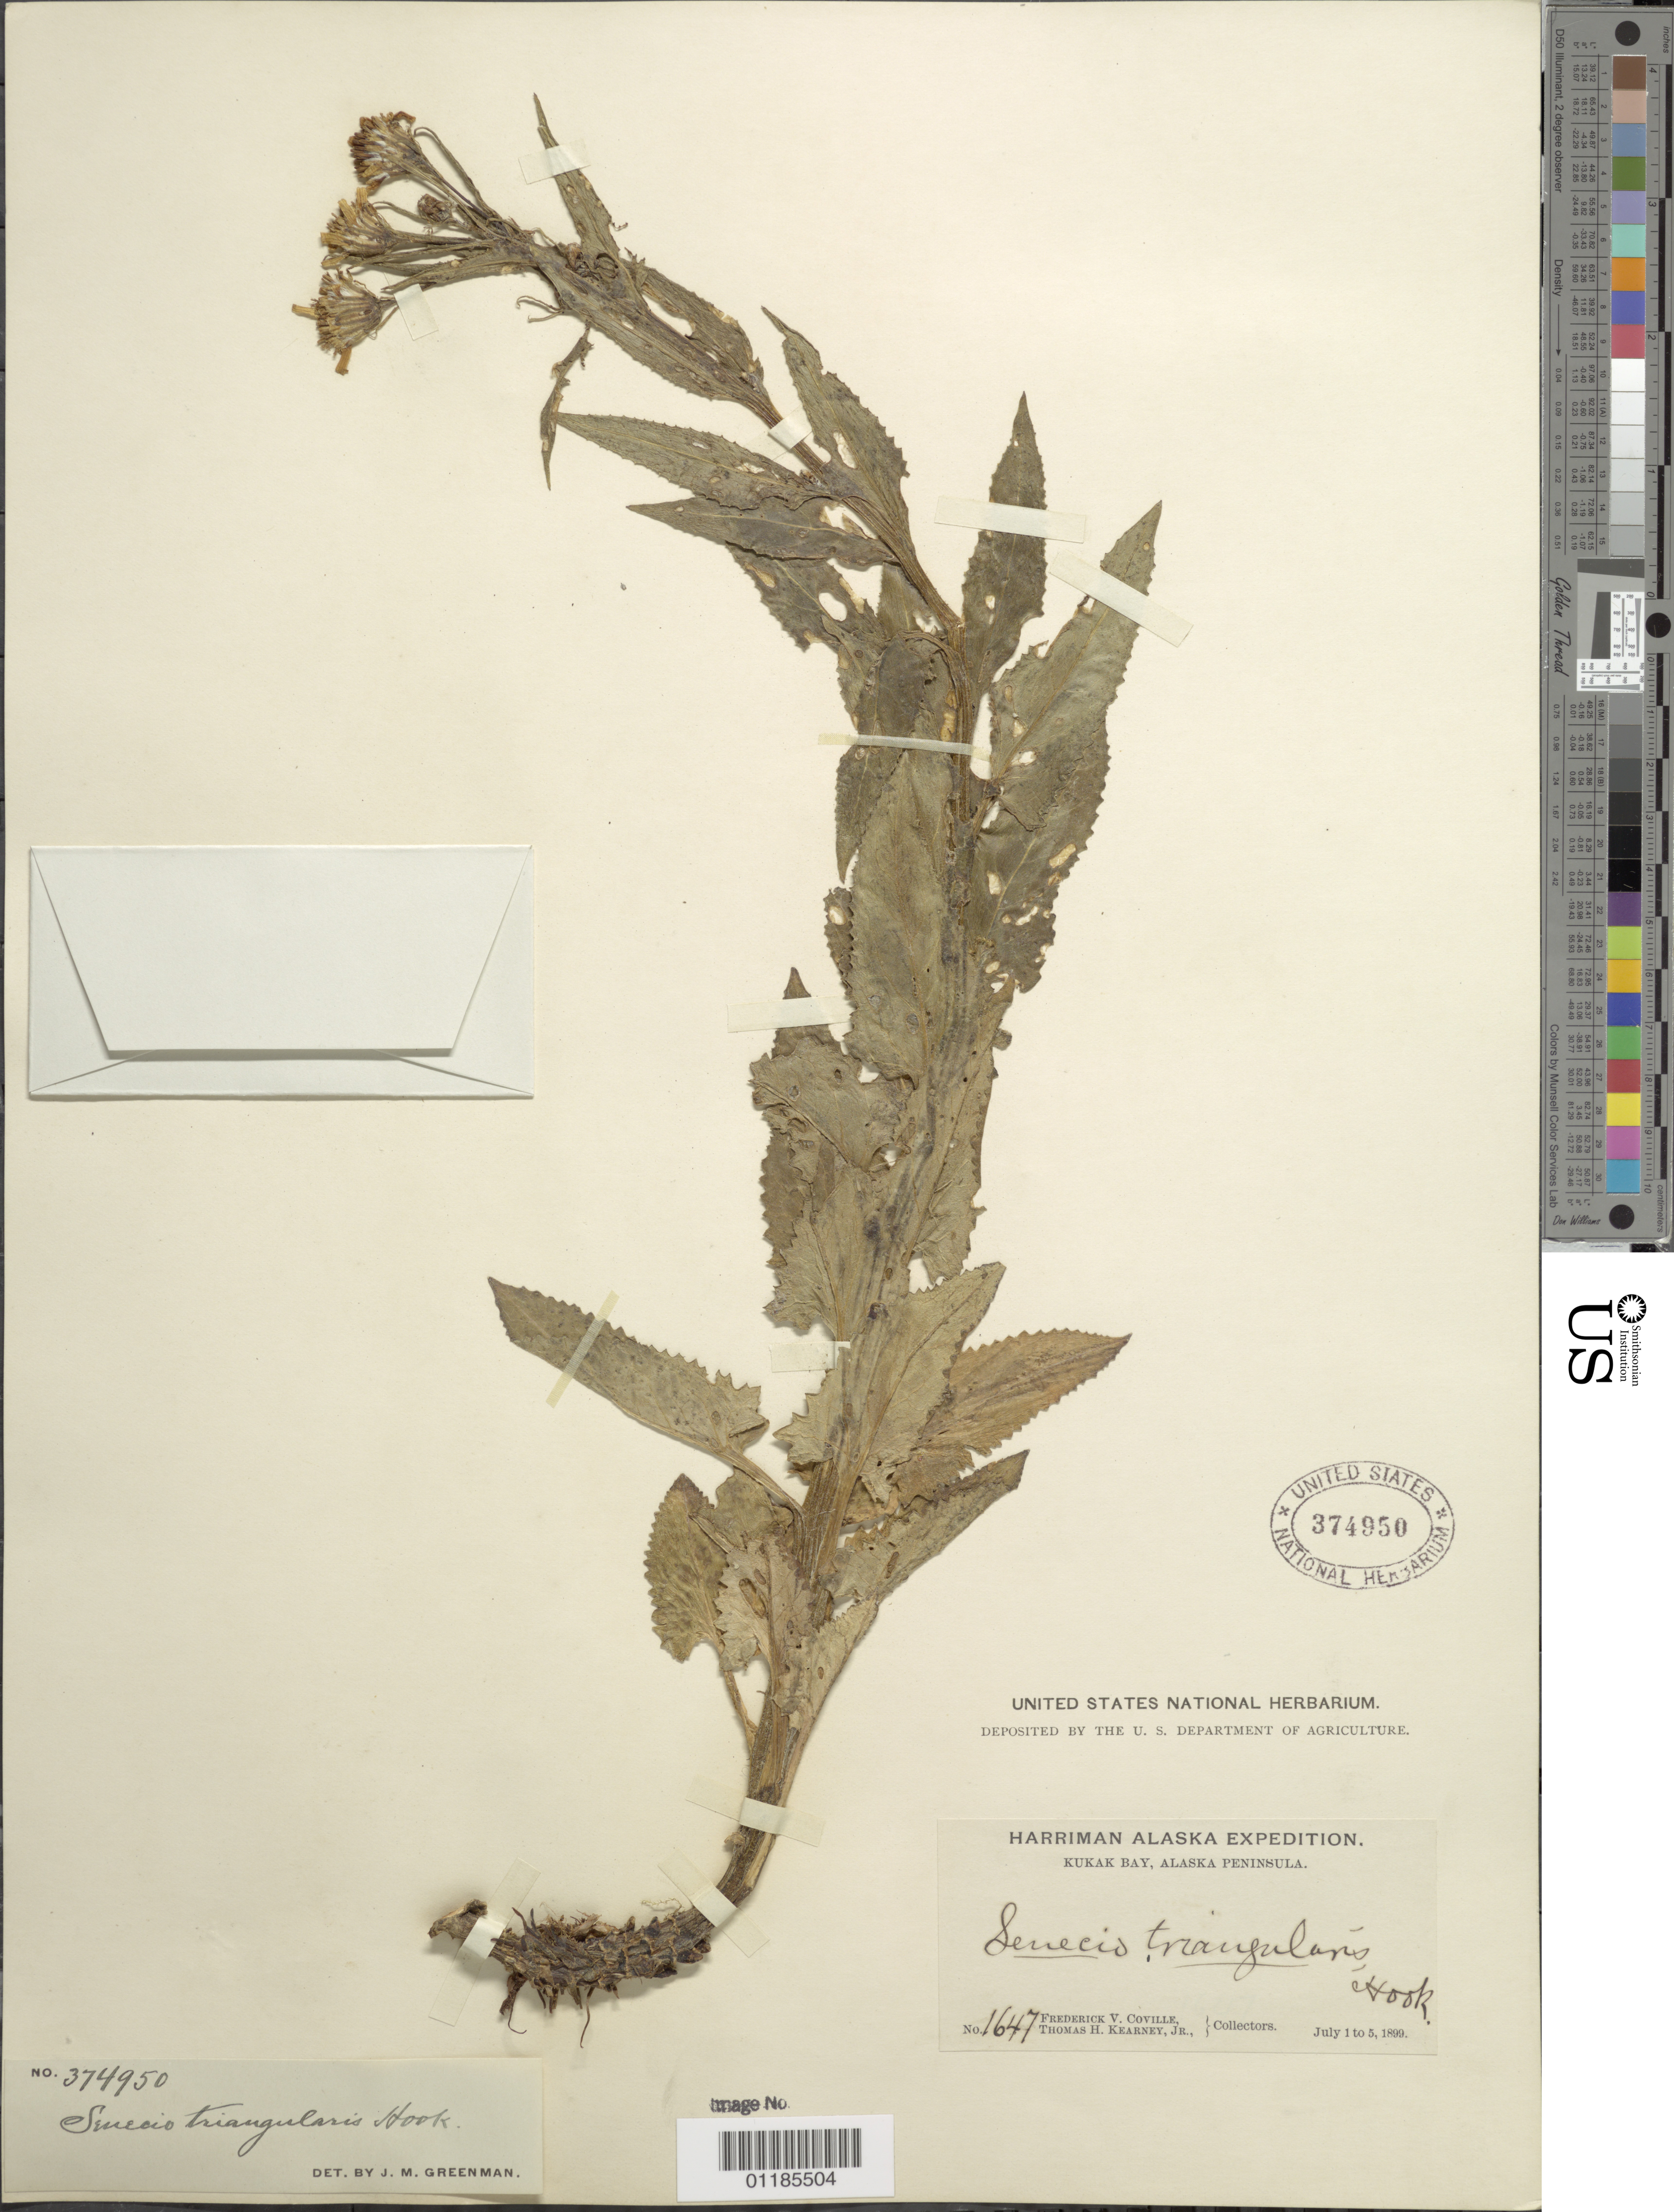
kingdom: Plantae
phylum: Tracheophyta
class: Magnoliopsida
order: Asterales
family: Asteraceae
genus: Senecio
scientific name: Senecio triangularis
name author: Hook.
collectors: F. V. Coville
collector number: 1647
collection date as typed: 1 Jul 1899 to 5 Jul 1899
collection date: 1899-07-01/1899-07-05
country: United States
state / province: Alaska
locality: Kukak Bay, Alaska Peninsula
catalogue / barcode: US 374950